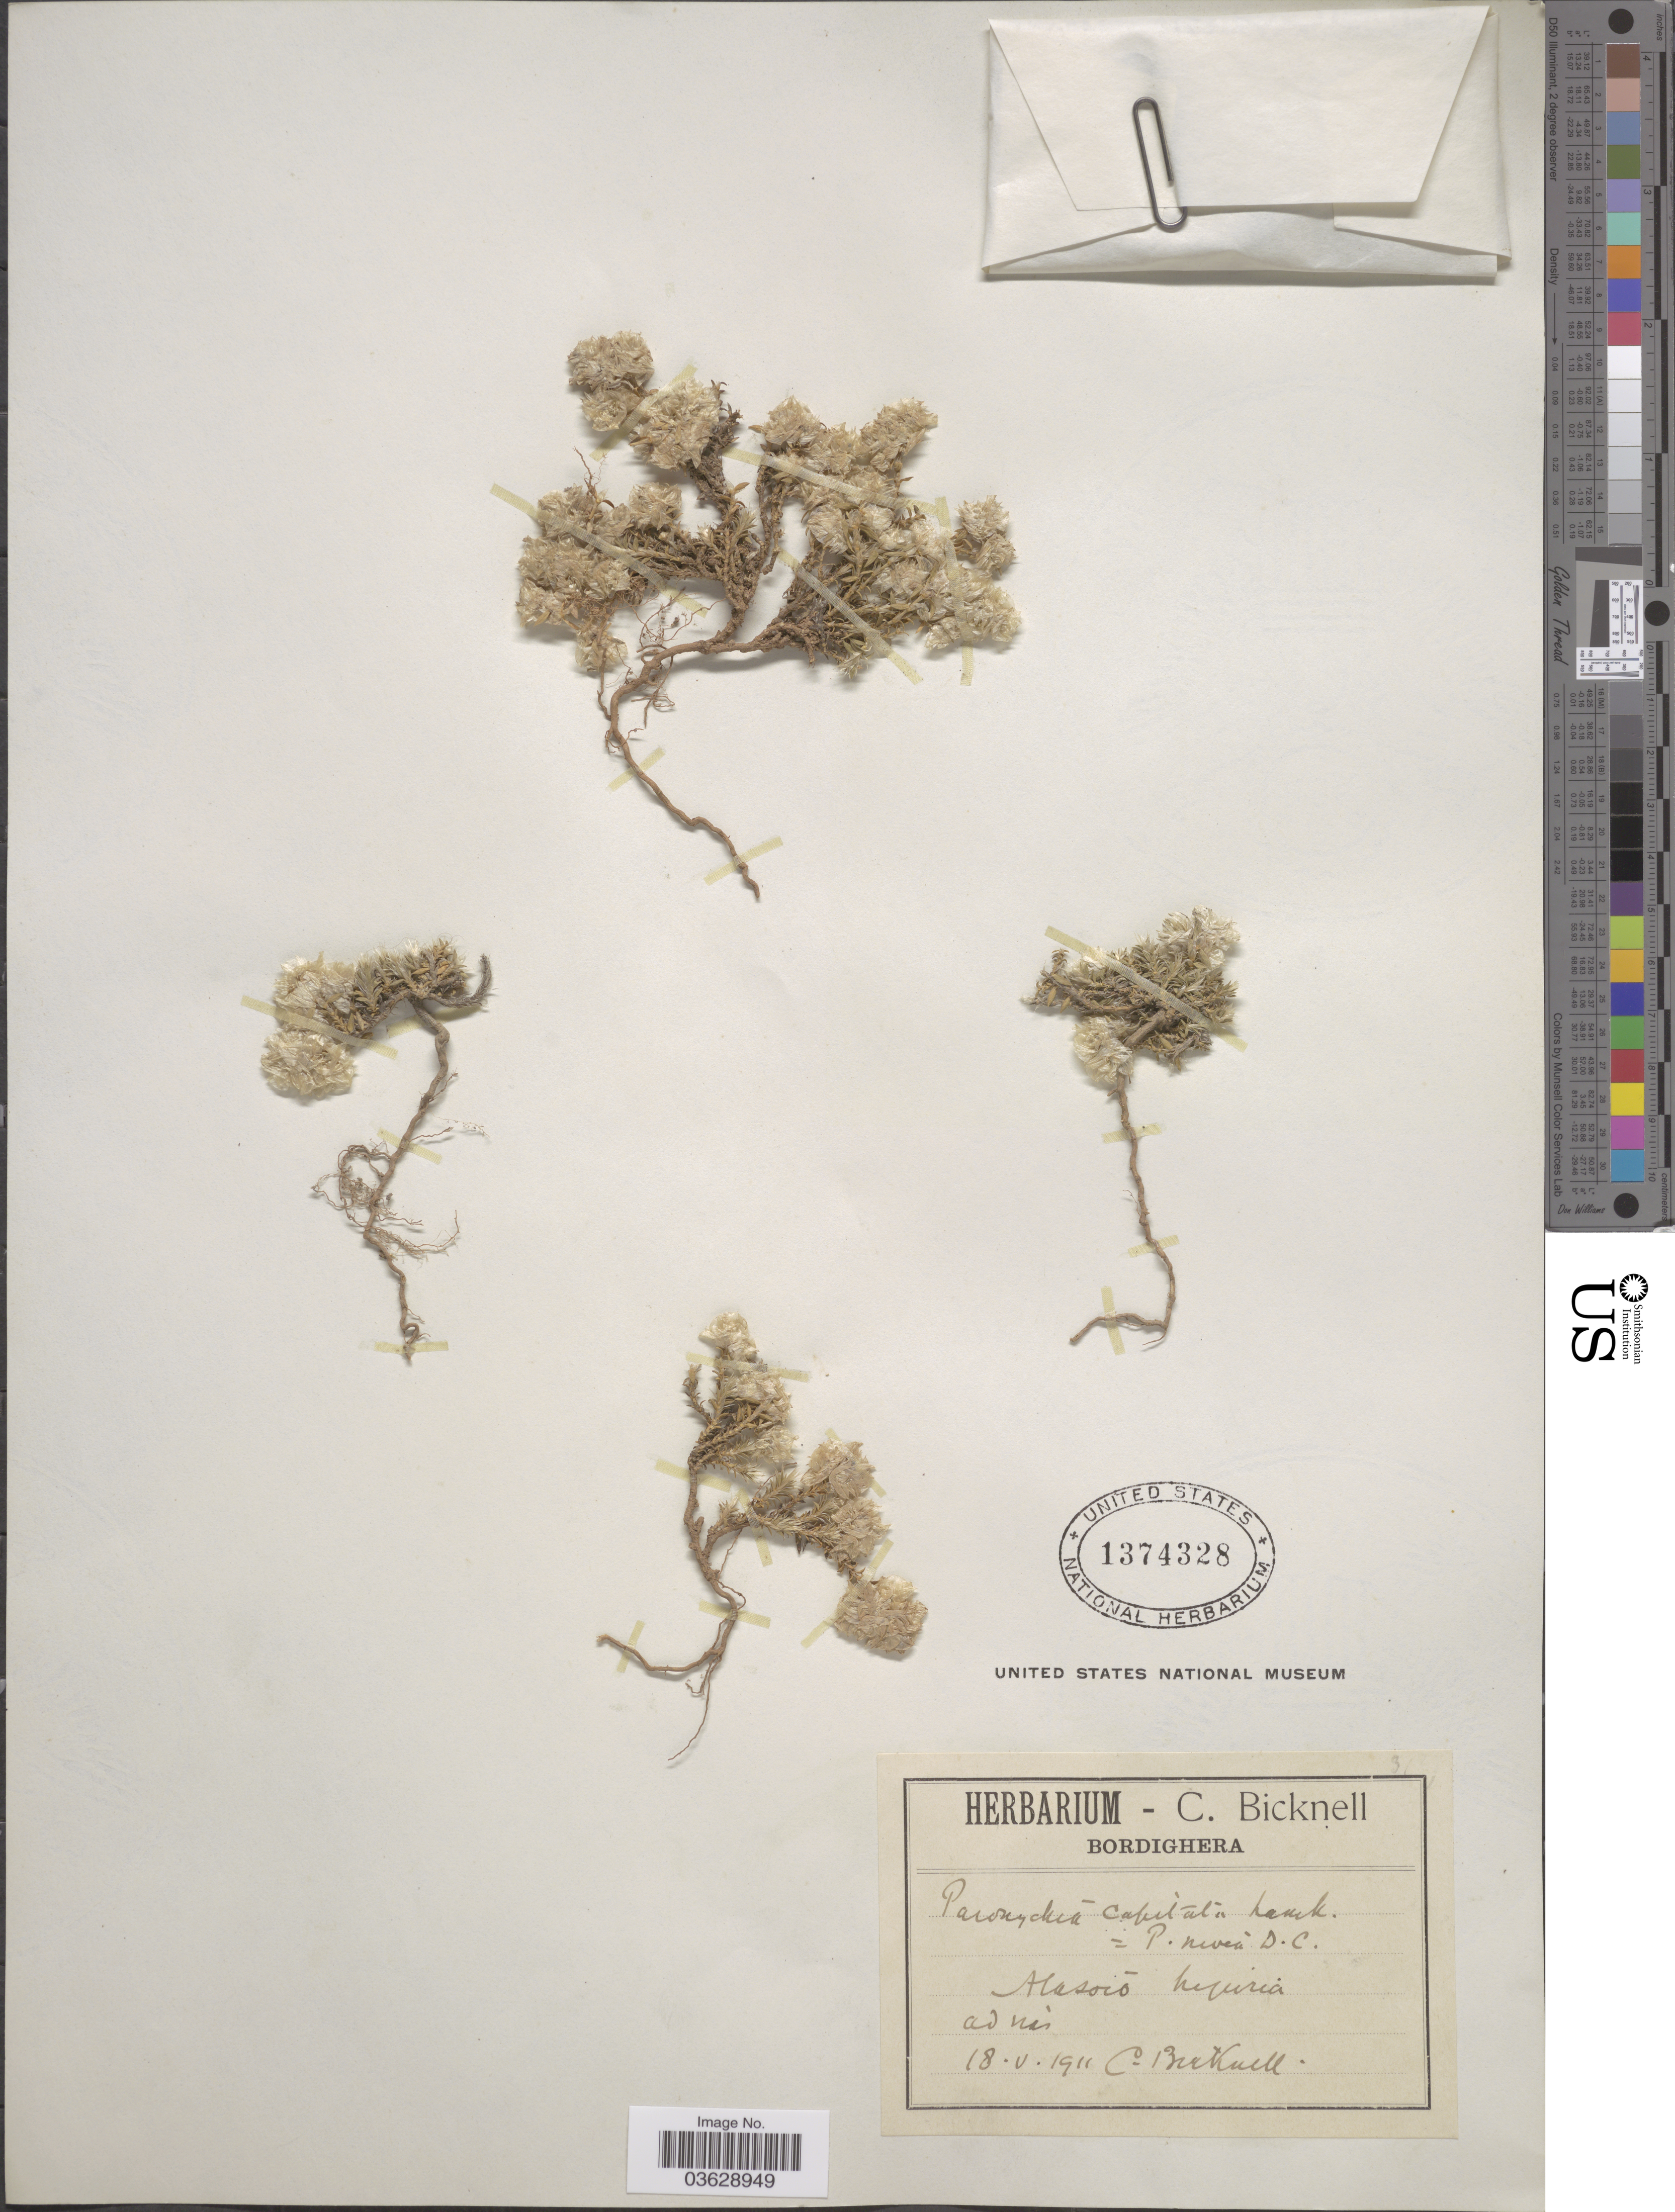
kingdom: Plantae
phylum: Tracheophyta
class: Magnoliopsida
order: Caryophyllales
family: Caryophyllaceae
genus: Paronychia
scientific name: Paronychia capitata subsp. capitata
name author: (L.) Lam.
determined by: Strong, Mark T., (BOT), Smithsonian Institution - National Museum of Natural History (UNITED STATES)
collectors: C. Bicknell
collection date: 1911-05-18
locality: Alasoió hepiria ad nàs. [interpreted]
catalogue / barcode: US 1374328